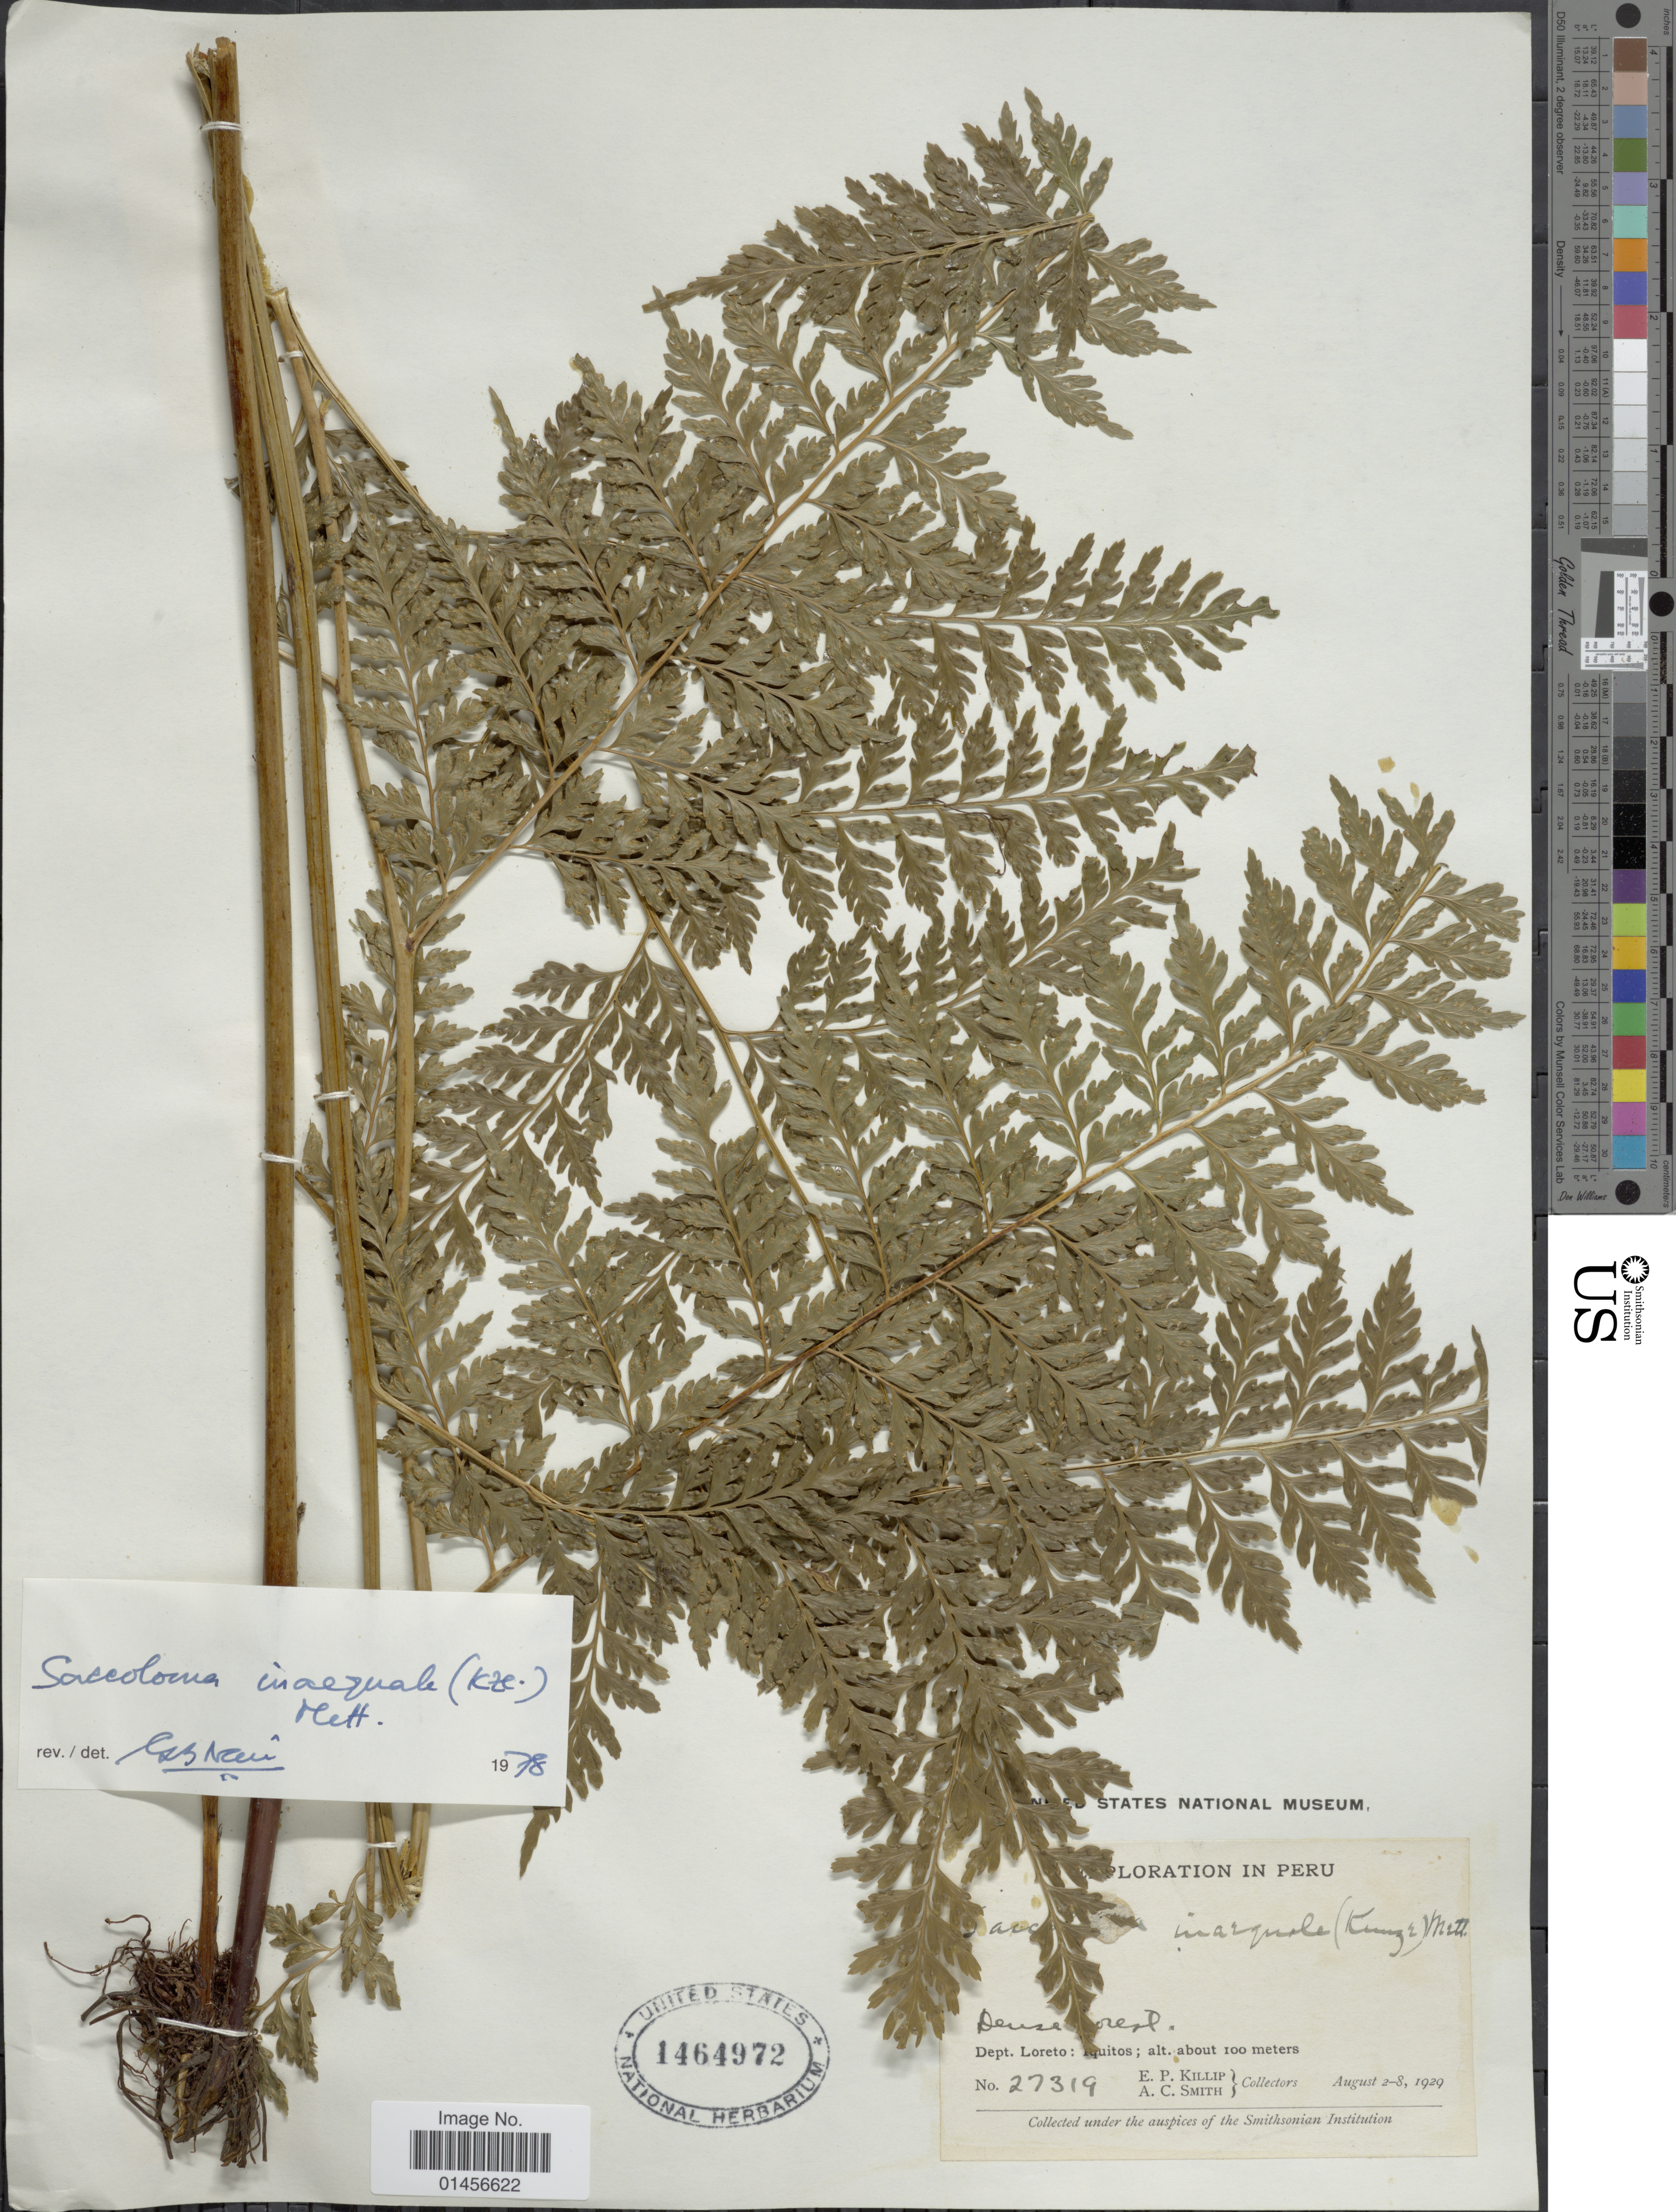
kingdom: Plantae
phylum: Tracheophyta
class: Polypodiopsida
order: Polypodiales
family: Saccolomataceae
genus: Saccoloma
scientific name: Saccoloma inaequale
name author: (Kunze) Mett.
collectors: E. P. Killip & A. C. Smith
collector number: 27319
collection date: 1929-08-02/1929-08-08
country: Peru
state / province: Loreto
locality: Iquitos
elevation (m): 100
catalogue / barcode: US 1464972